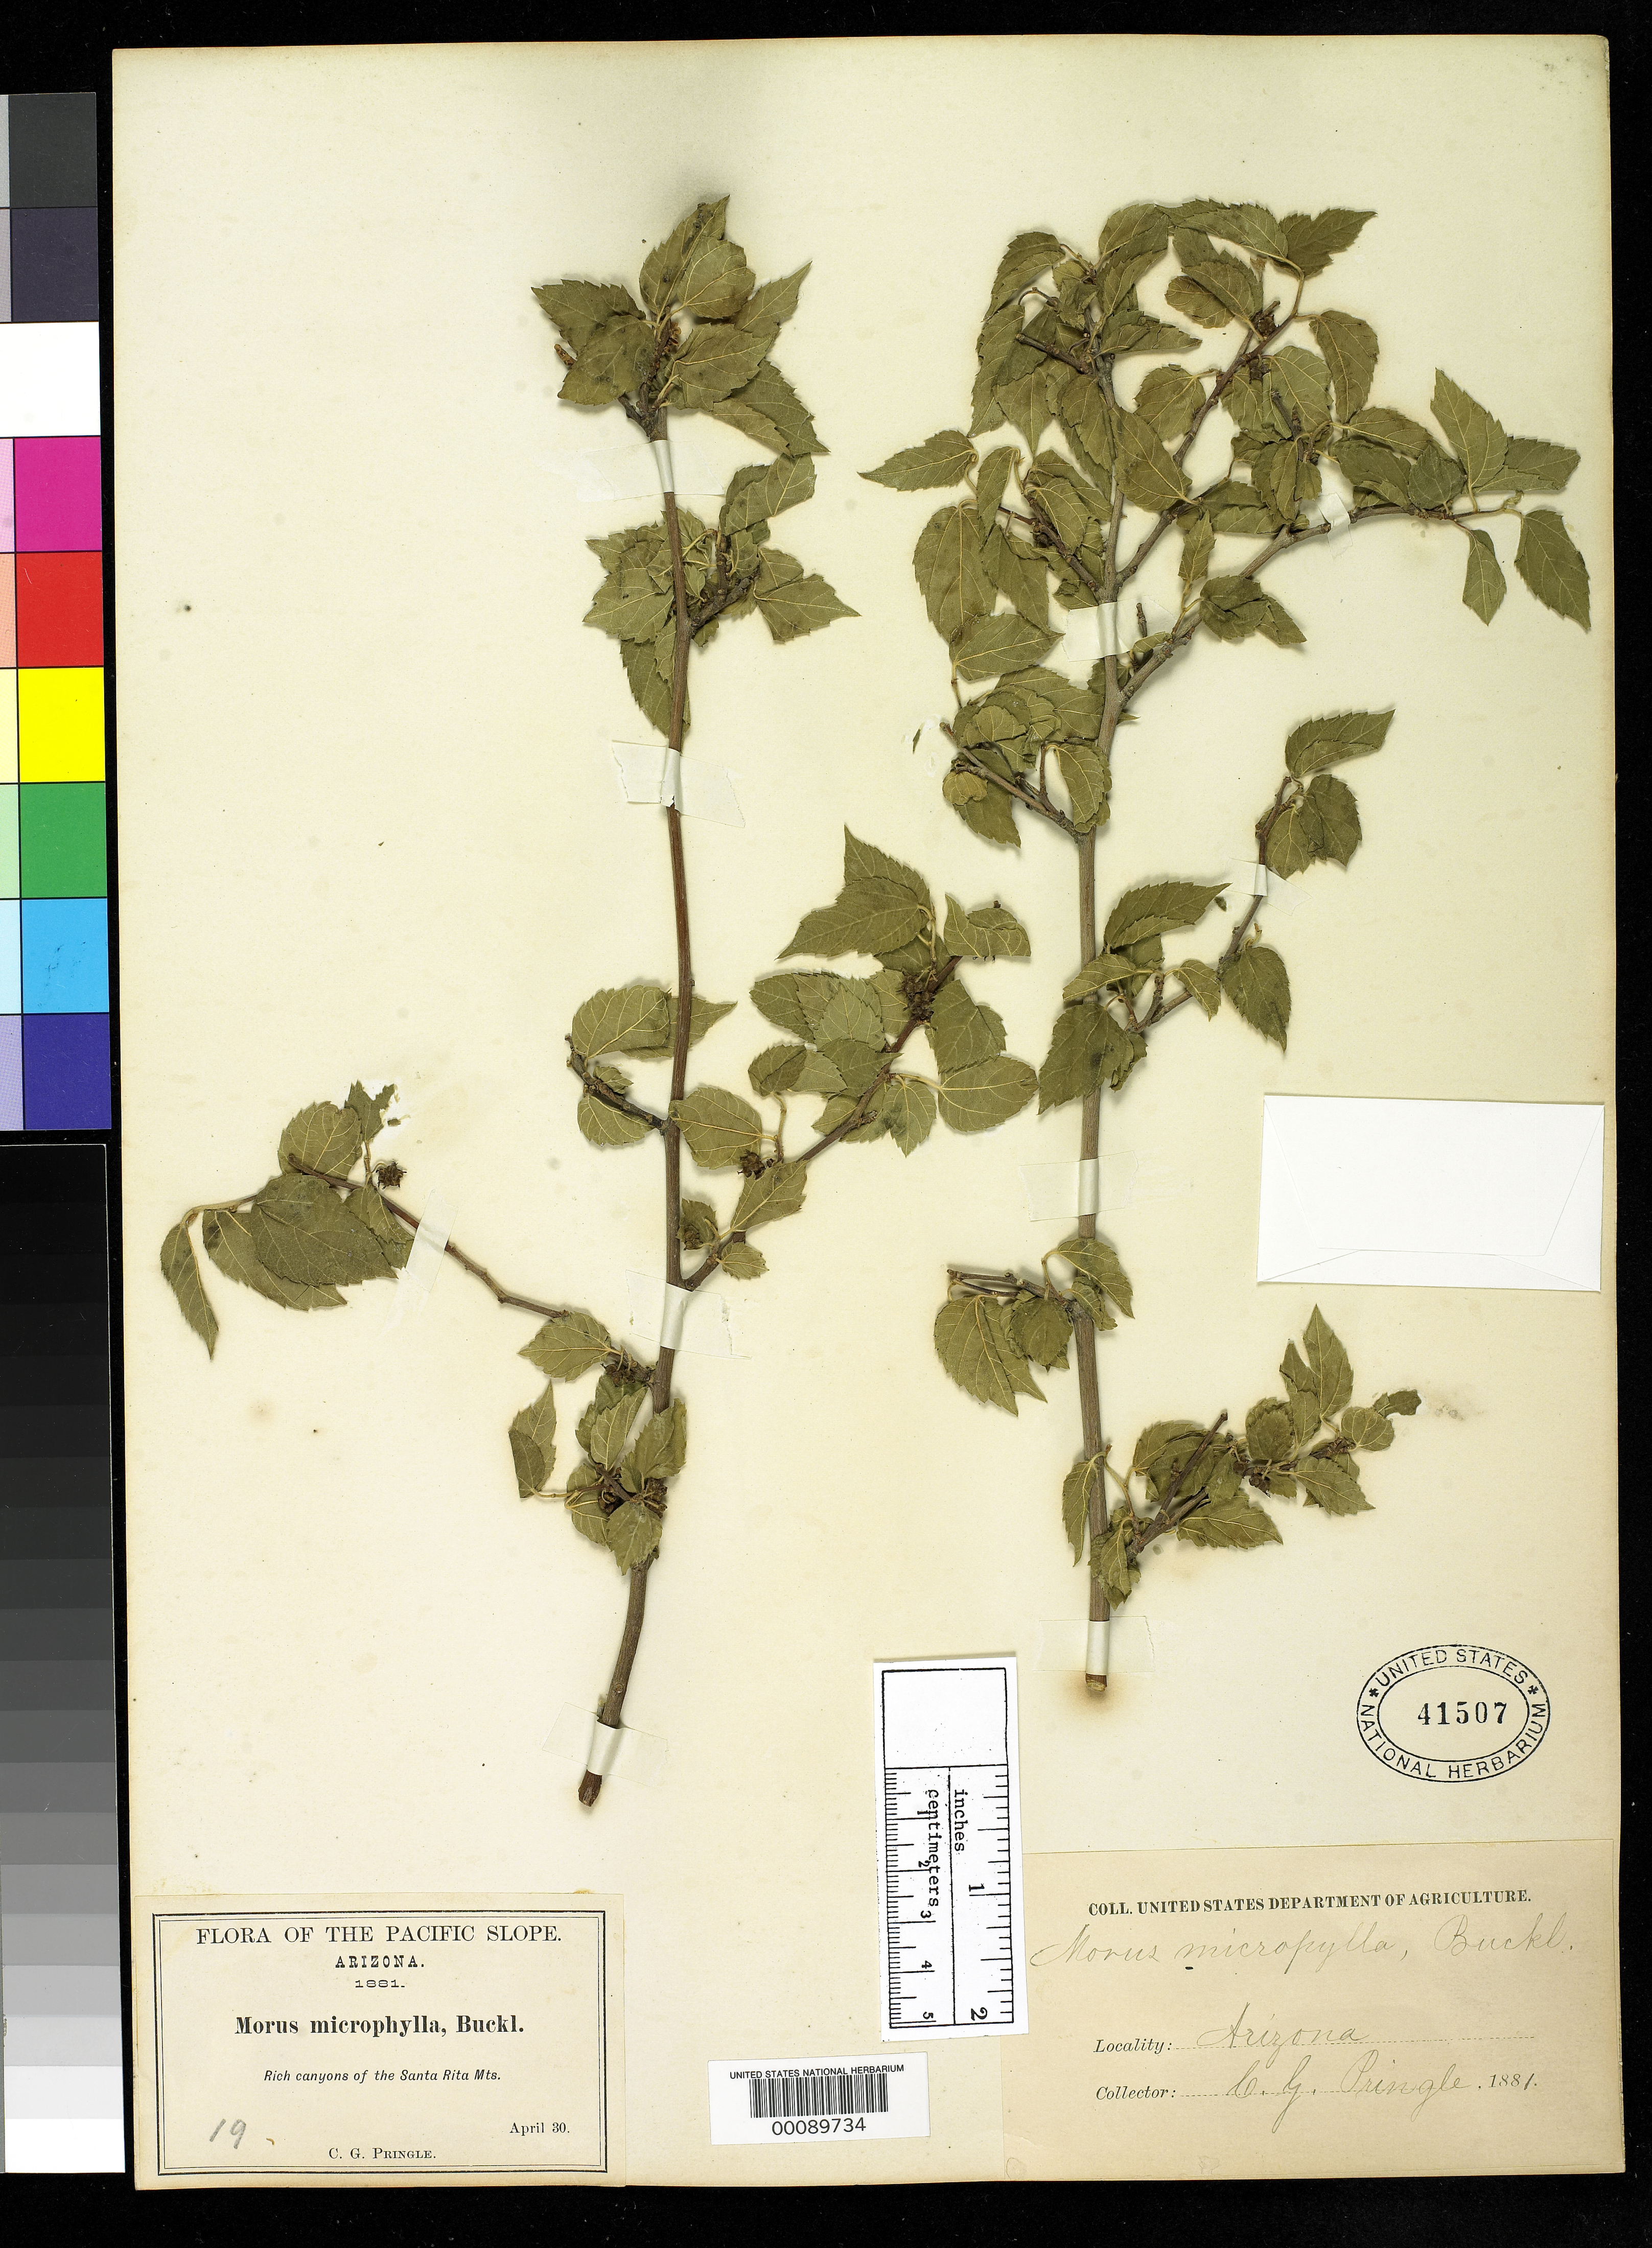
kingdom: Plantae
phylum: Tracheophyta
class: Magnoliopsida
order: Rosales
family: Moraceae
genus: Morus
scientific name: Morus confinis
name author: Greene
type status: Isosyntype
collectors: C. G. Pringle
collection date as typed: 30 Apr 1881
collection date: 1881-04-30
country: United States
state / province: Arizona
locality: Santa Rita Mts.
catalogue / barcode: US 41507